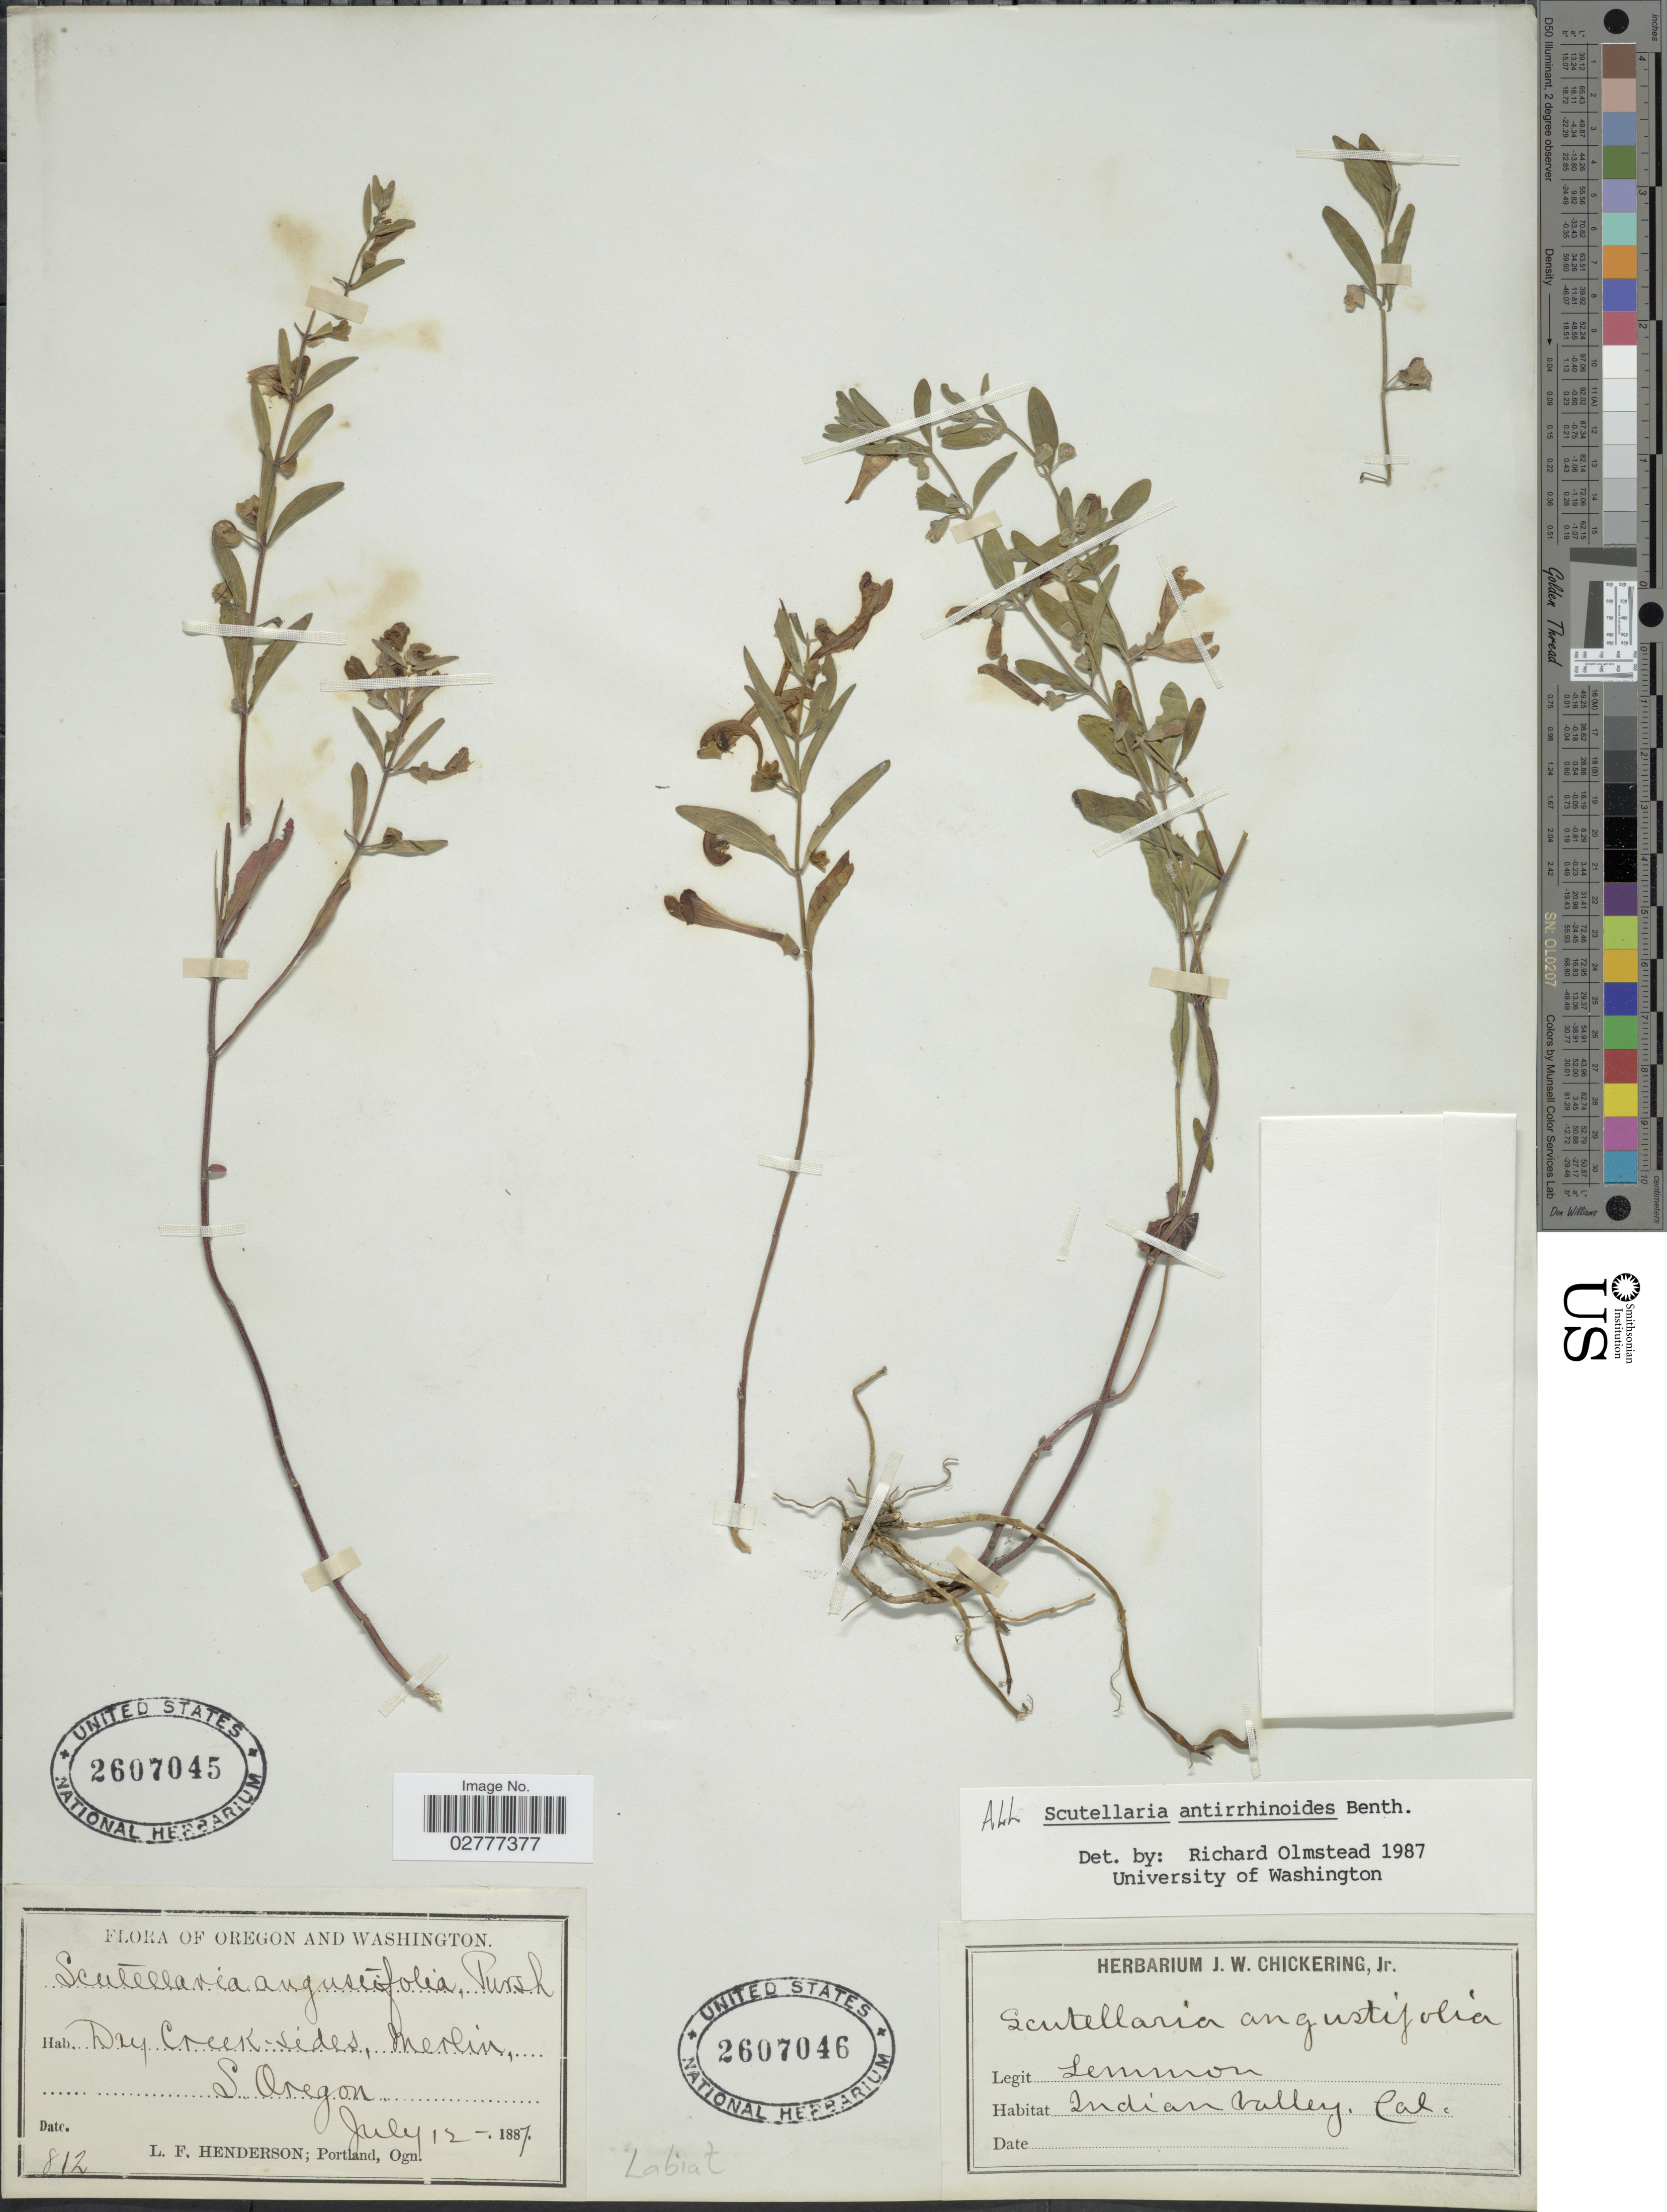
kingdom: Plantae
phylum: Tracheophyta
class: Magnoliopsida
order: Lamiales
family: Lamiaceae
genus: Scutellaria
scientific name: Scutellaria antirrhinoides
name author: Benth.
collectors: L. Henderson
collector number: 812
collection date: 1887-07-12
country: United States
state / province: Oregon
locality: Dry Creek sides, Merlin, S. Oregon.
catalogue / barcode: US 2607045